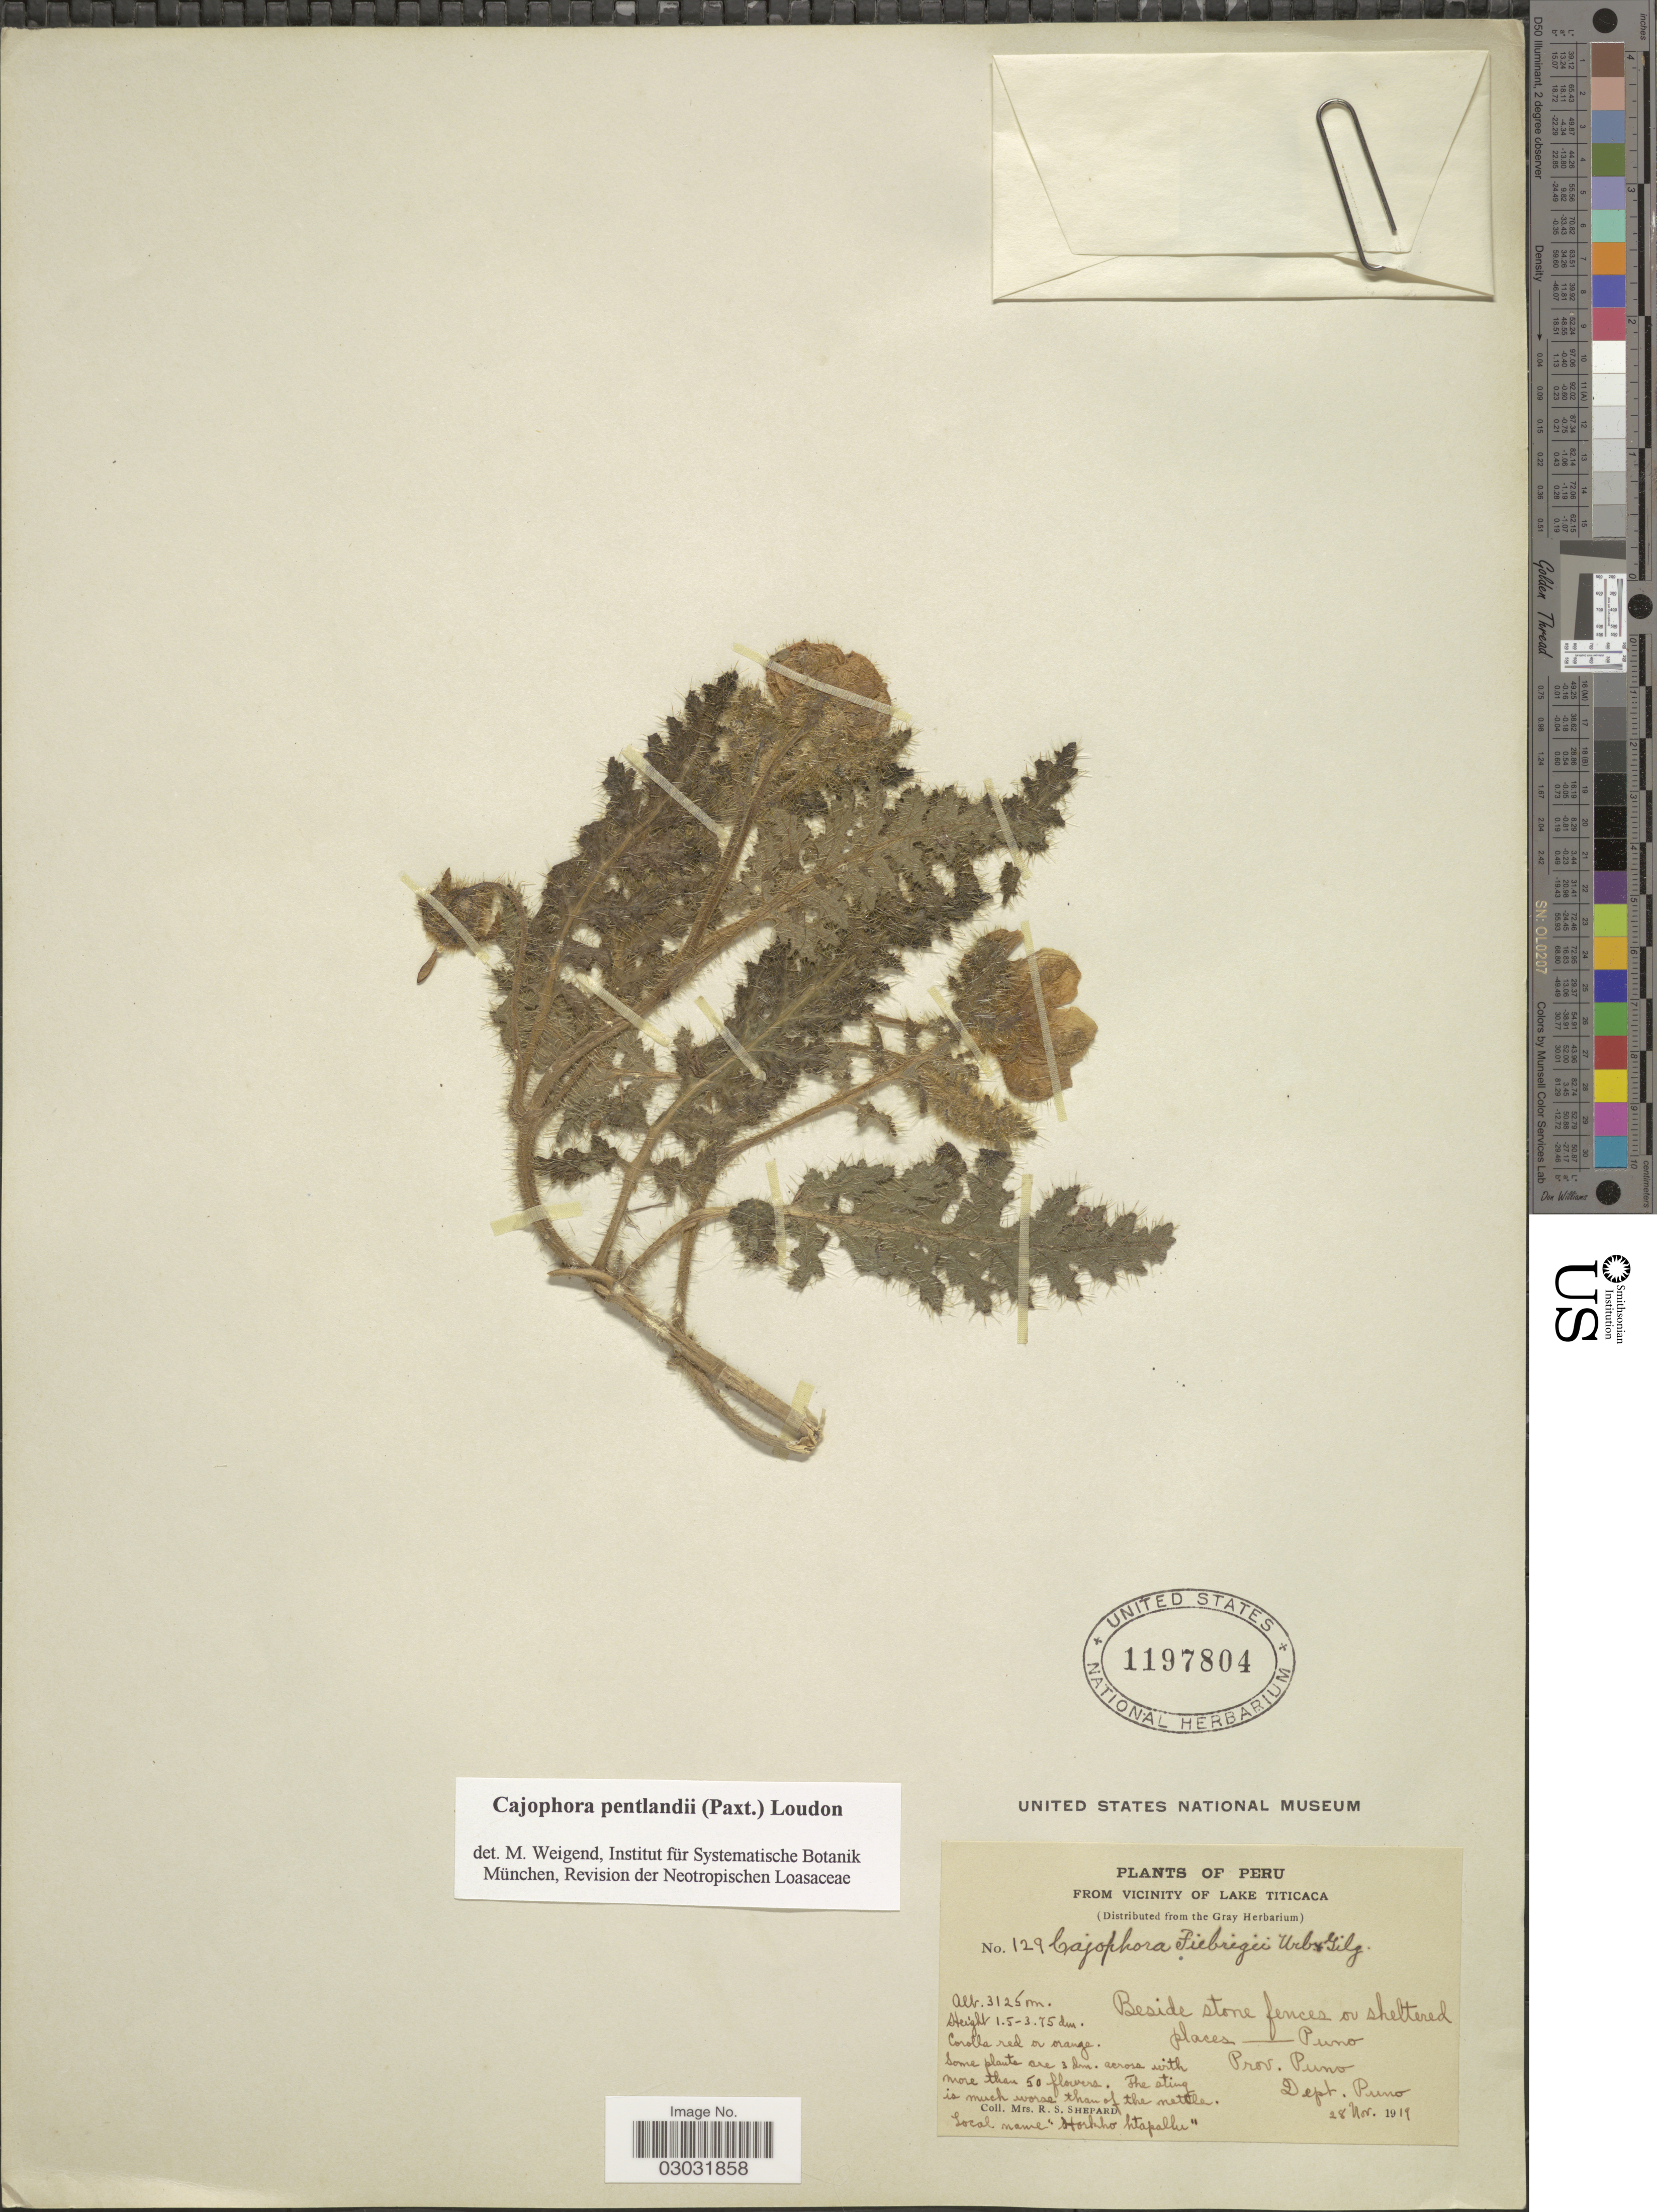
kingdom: Plantae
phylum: Tracheophyta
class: Magnoliopsida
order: Cornales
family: Loasaceae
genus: Caiophora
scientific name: Caiophora pentlandii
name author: (Paxton ex Graham) G. Don ex Loudon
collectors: R. Shepard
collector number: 129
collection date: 1919-11-28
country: Peru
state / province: Puno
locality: Dept. Puno. Vicinity of Lake Titicaca.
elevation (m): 3125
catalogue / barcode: US 1197804